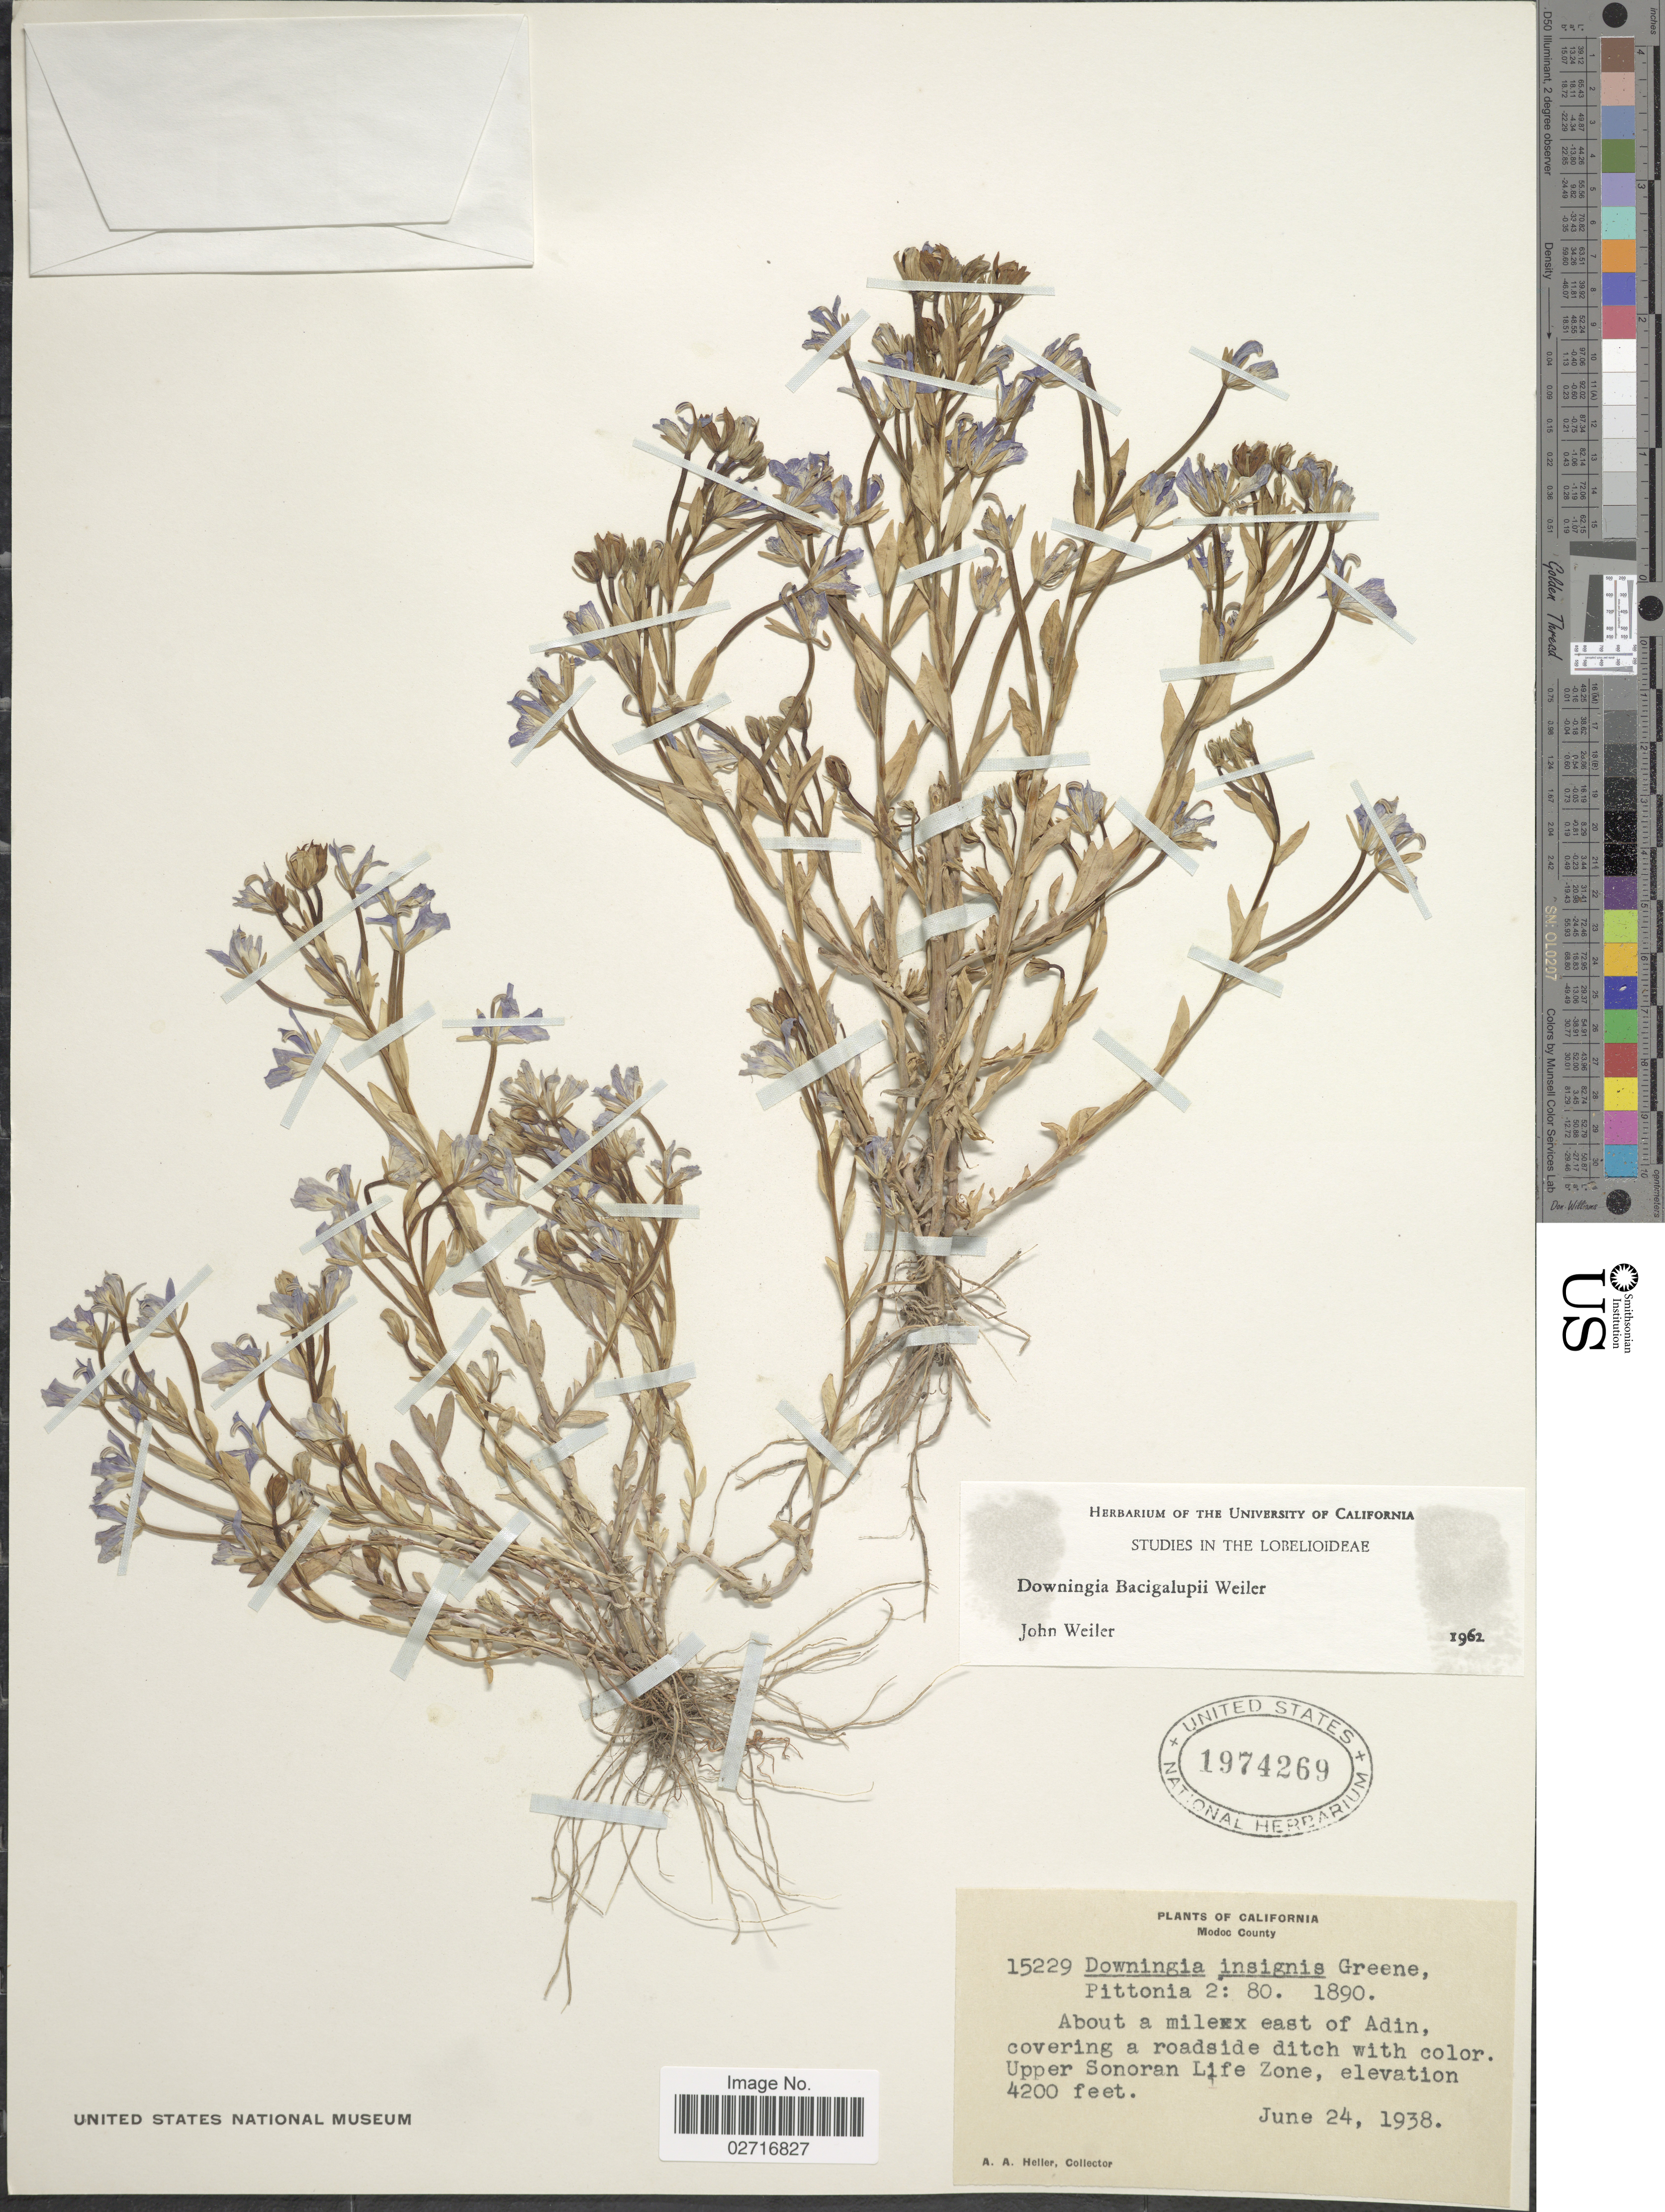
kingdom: Plantae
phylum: Tracheophyta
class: Magnoliopsida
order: Asterales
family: Campanulaceae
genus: Downingia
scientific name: Downingia bacigalupii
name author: Weiler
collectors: A. A. Heller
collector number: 15229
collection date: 1938-06-24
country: United States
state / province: California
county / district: Modoc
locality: Modoc County, abouta mile east of Adin, covering a roadside ditch with color, Upper Sonoran Life Zone.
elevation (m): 1280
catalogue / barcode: US 1974269